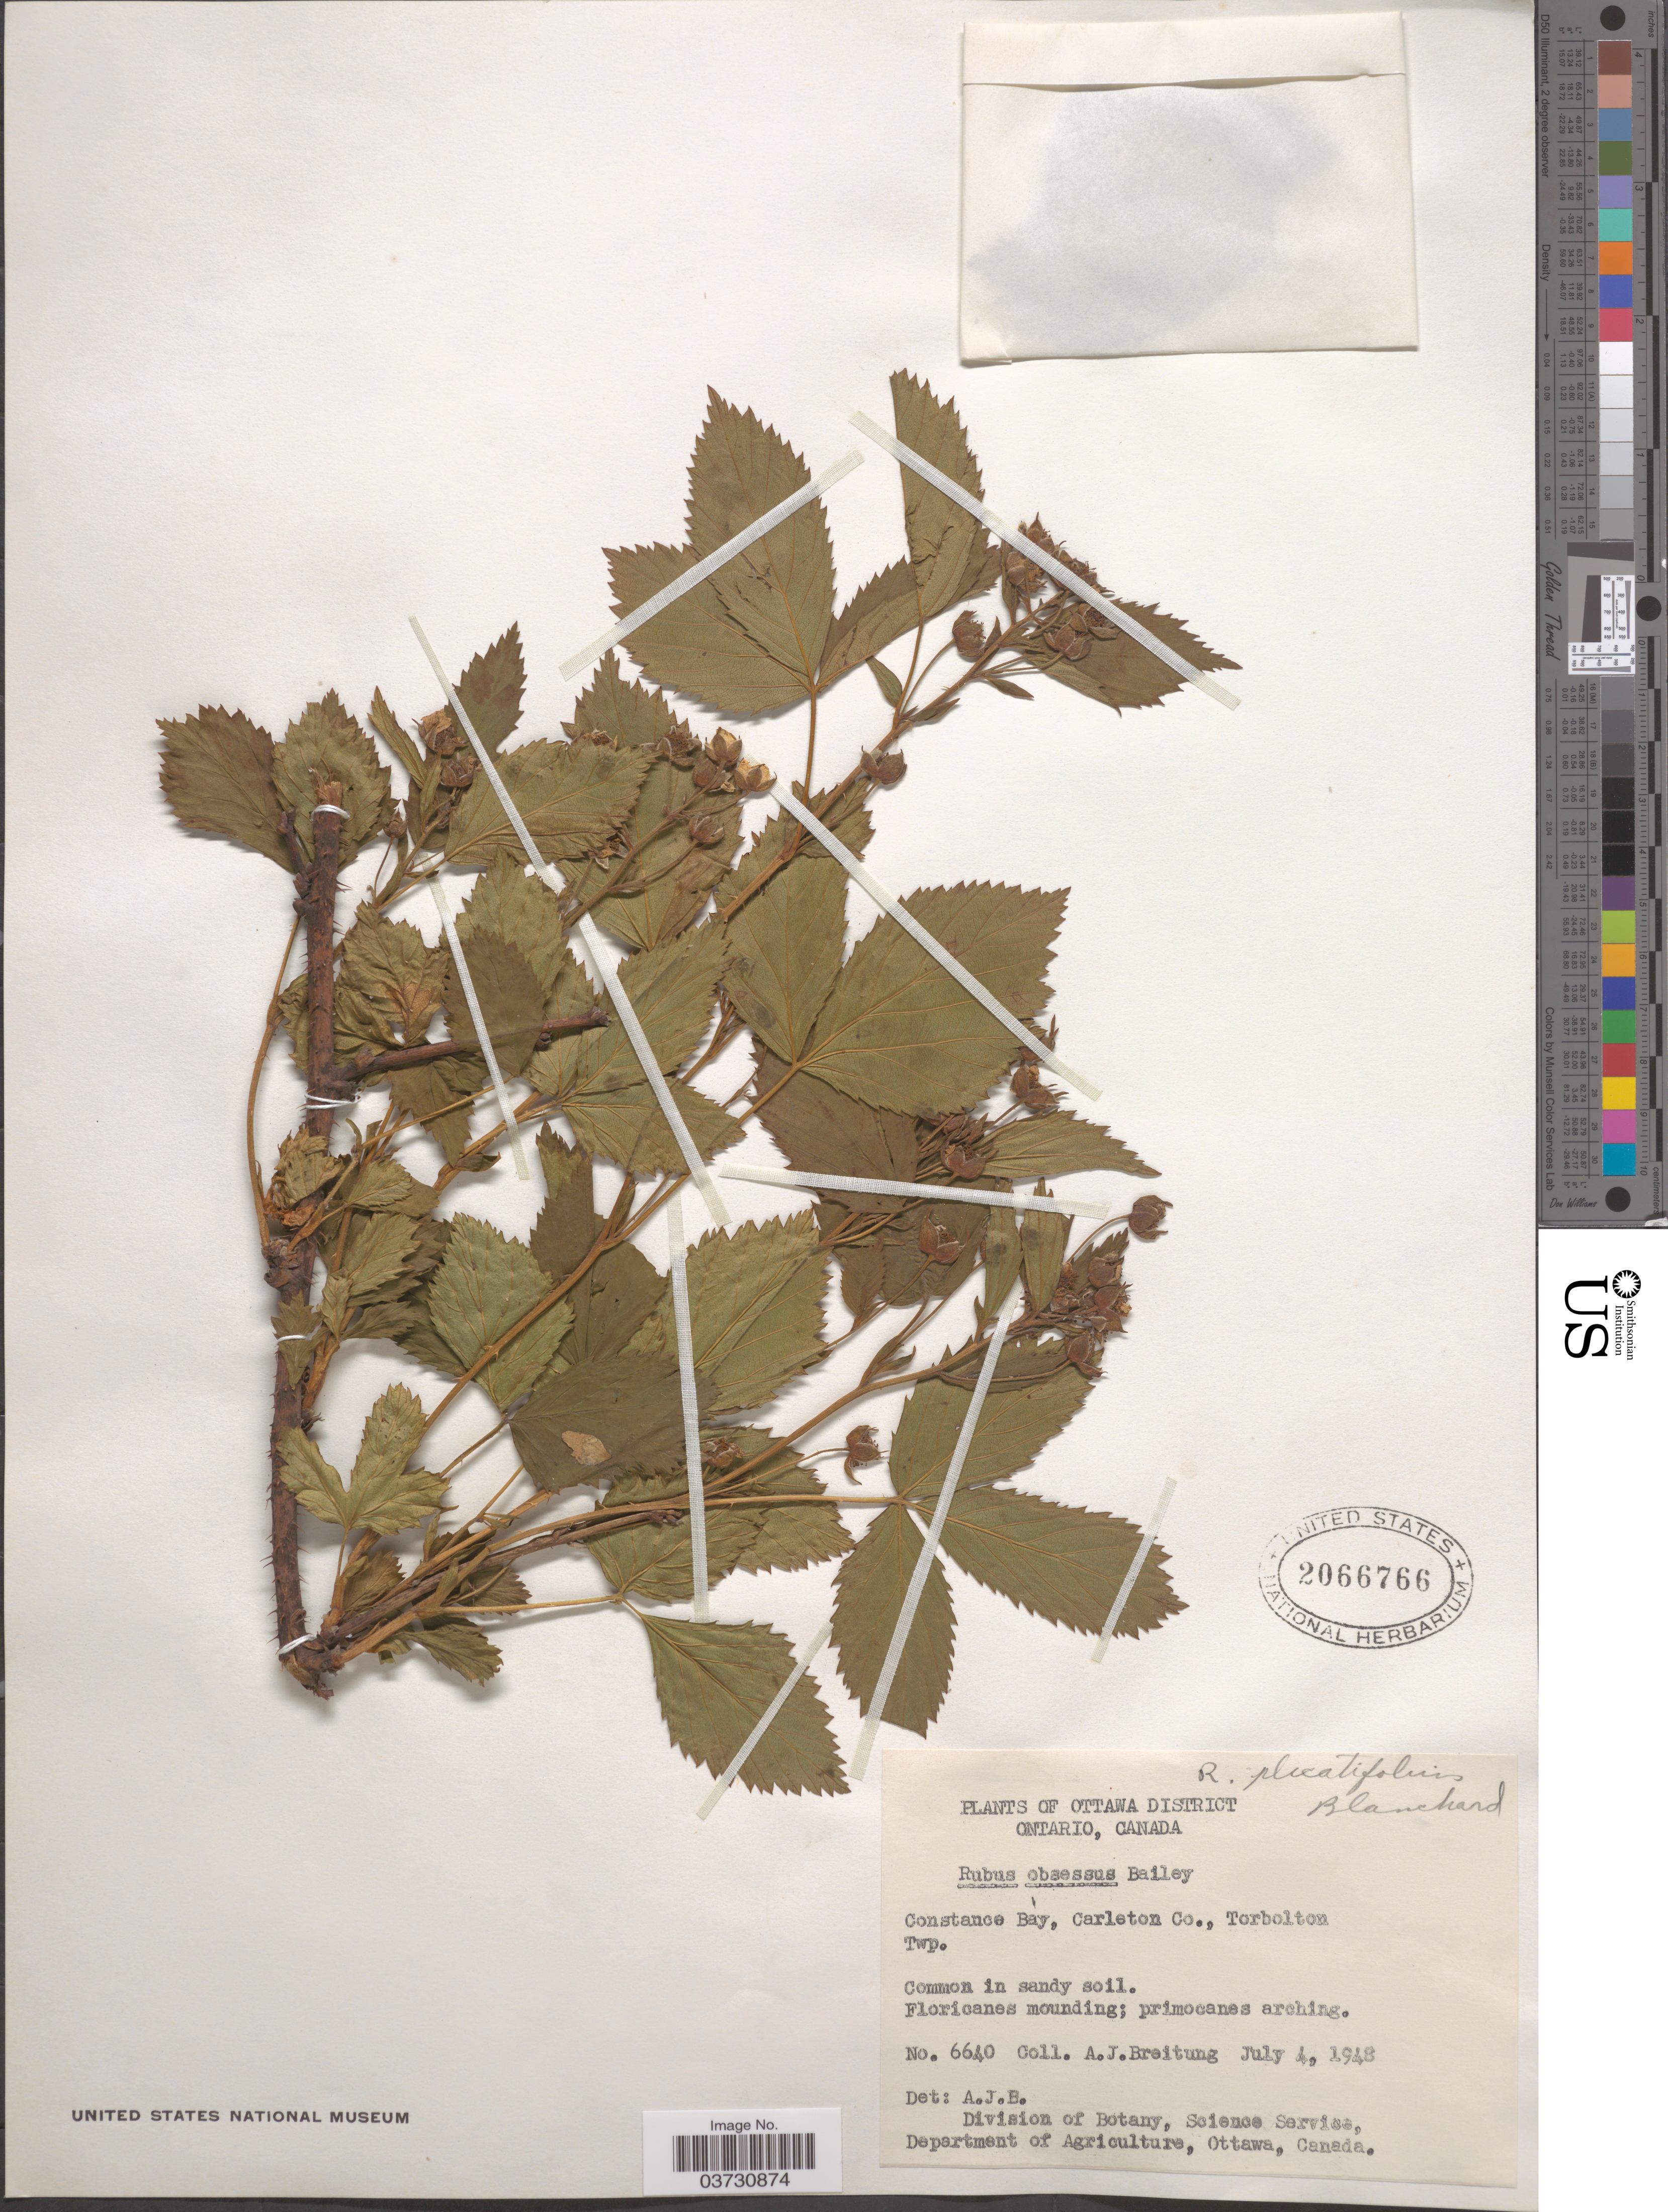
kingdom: Plantae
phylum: Tracheophyta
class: Magnoliopsida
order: Rosales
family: Rosaceae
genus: Rubus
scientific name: Rubus plicatifolius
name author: Blanch.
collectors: A. Breitung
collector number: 6640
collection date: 1948-07-04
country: Canada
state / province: Ontario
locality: Ottawa District. Constance Bay, Carleton Co., Torbolton Twp.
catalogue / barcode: US 2066766